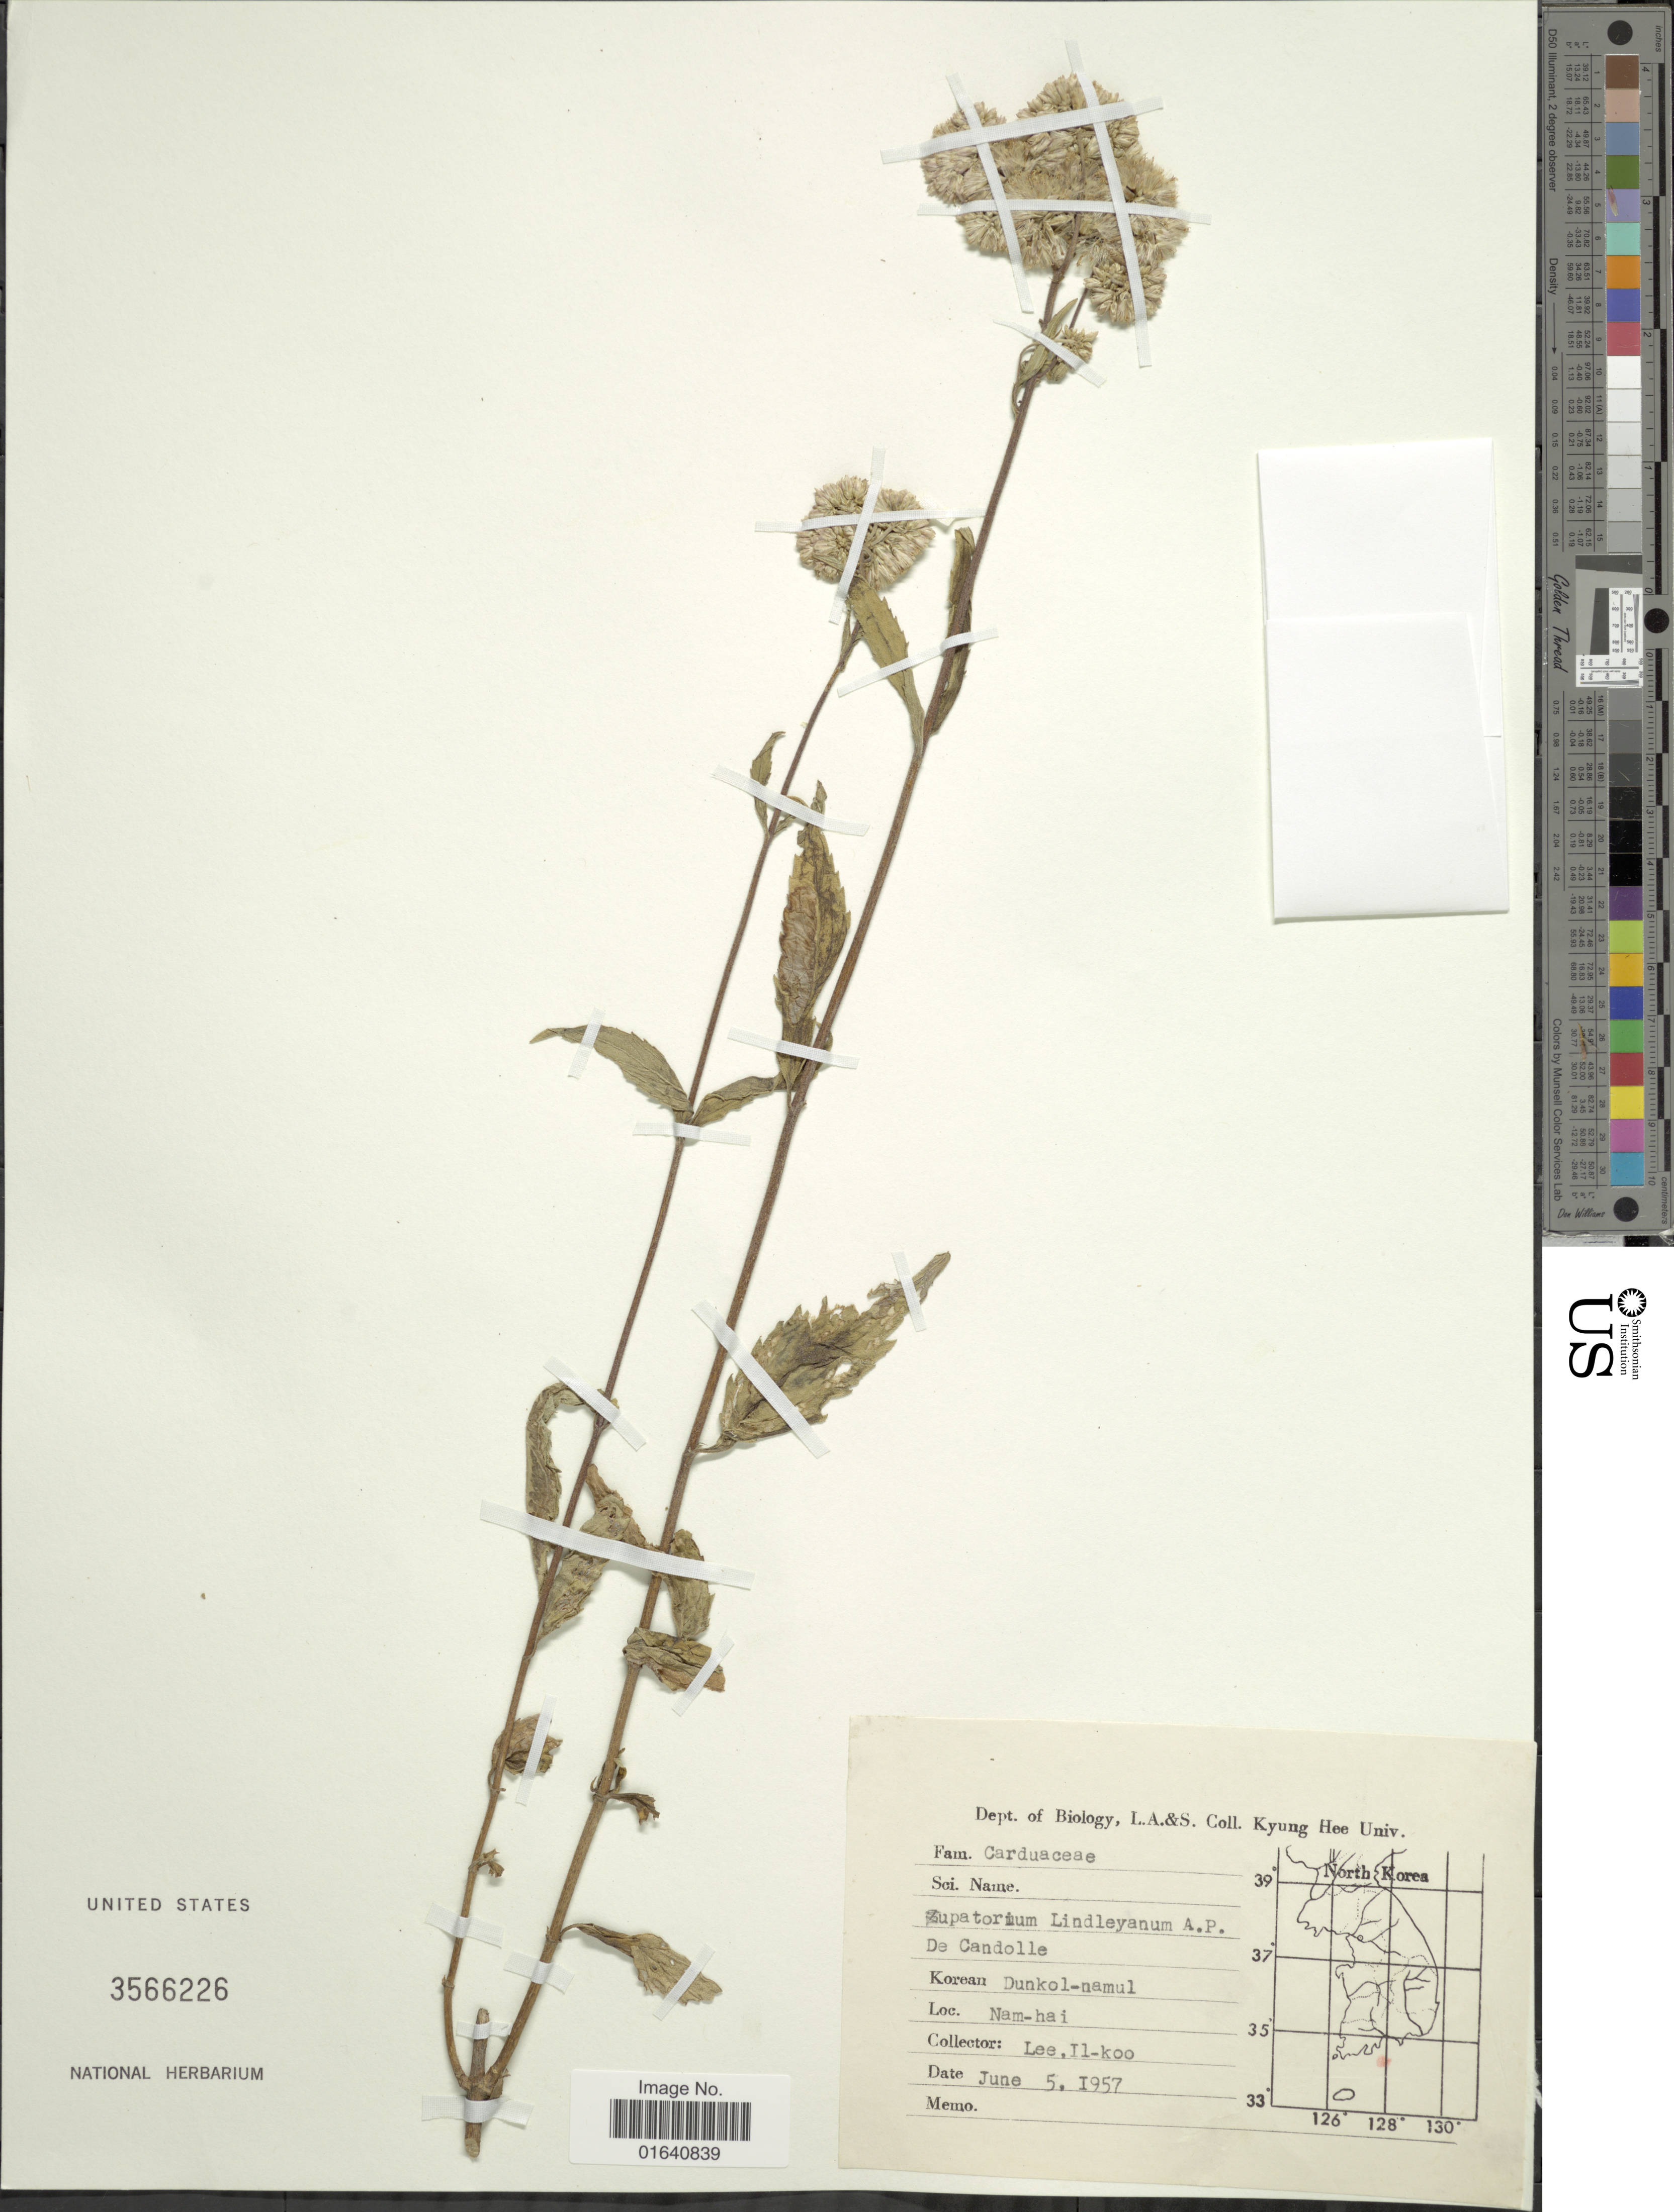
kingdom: Plantae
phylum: Tracheophyta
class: Magnoliopsida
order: Asterales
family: Asteraceae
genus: Eupatorium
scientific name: Eupatorium lindleyanum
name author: DC.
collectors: Il-Ko Lee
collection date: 1957-06-05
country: North Korea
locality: Korean Dunkol-namul, Nam-hai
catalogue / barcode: US 3566226